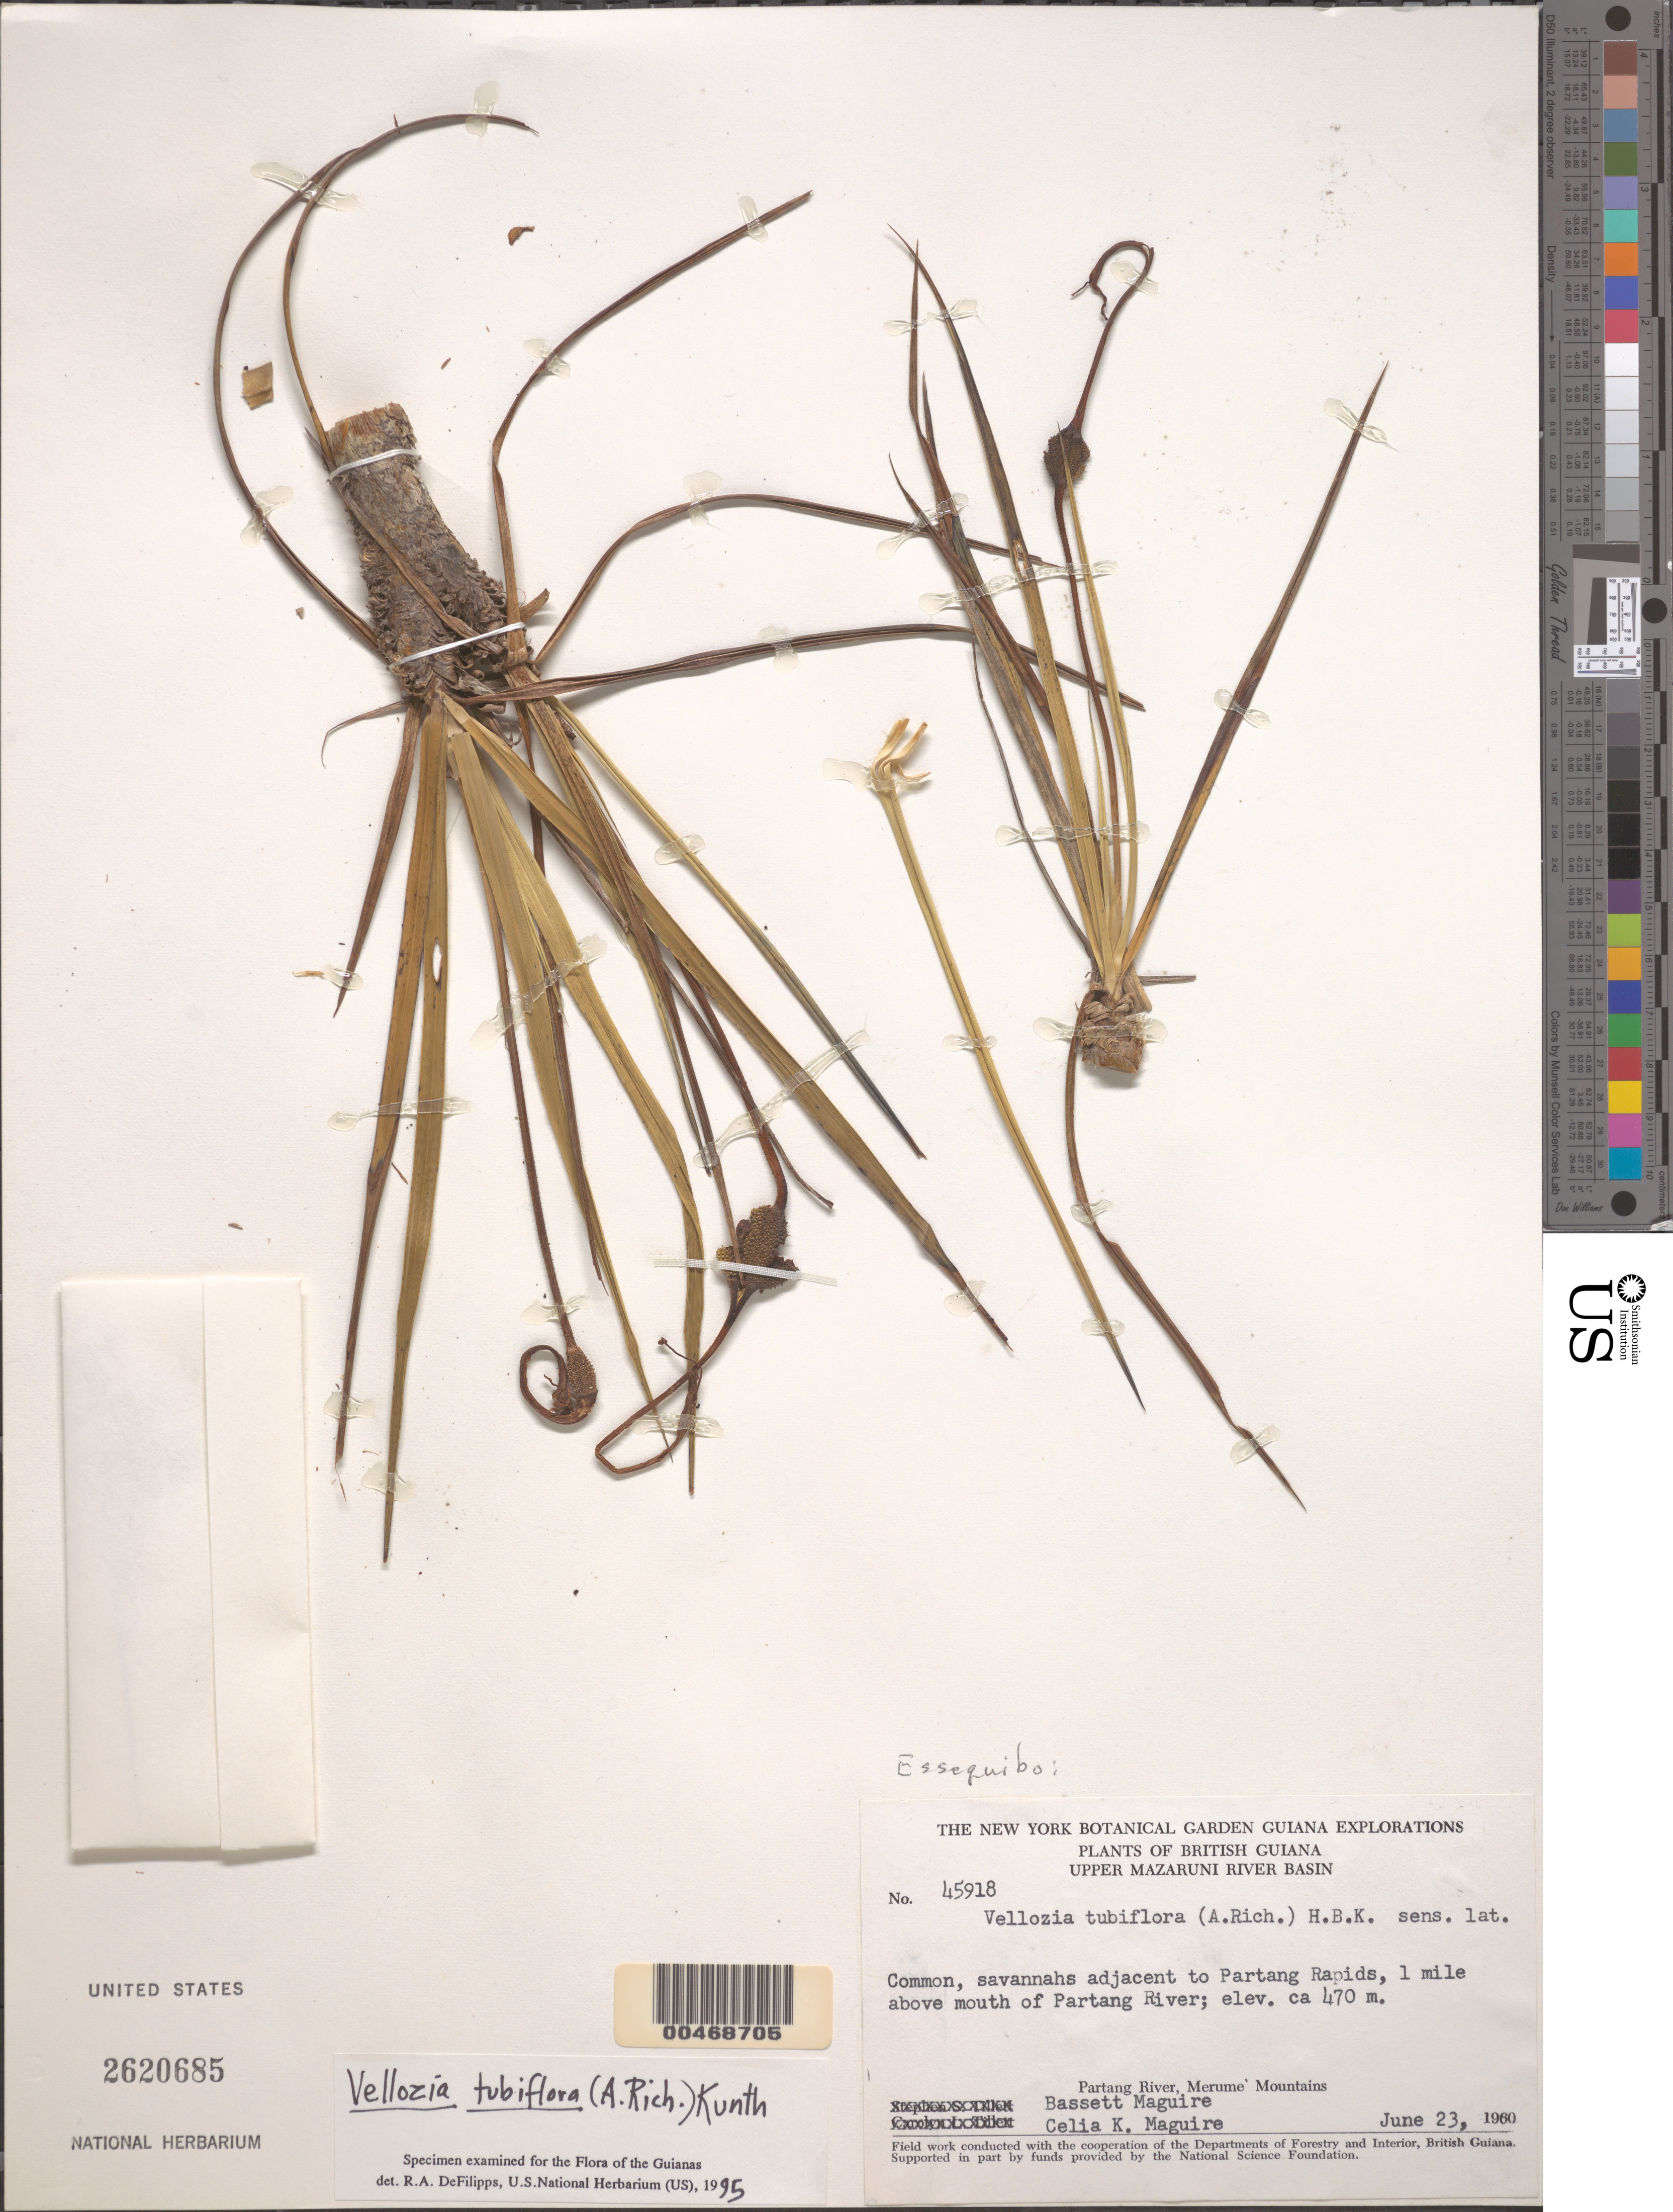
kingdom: Plantae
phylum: Tracheophyta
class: Liliopsida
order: Pandanales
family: Velloziaceae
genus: Vellozia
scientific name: Vellozia tubiflora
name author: (A. Rich.) Kunth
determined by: DeFilipps, R. A.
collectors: B. Maguire & C. K. Maguire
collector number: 45918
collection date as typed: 23-Jun-60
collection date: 1960-06-23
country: Guyana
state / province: Cuyuni-Mazaruni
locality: Upper Mazaruni River Basin, Partang River, Merume Mts., 1 mile above mouth of Partang River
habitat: Savanna along rapids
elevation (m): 470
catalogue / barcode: US 2620685